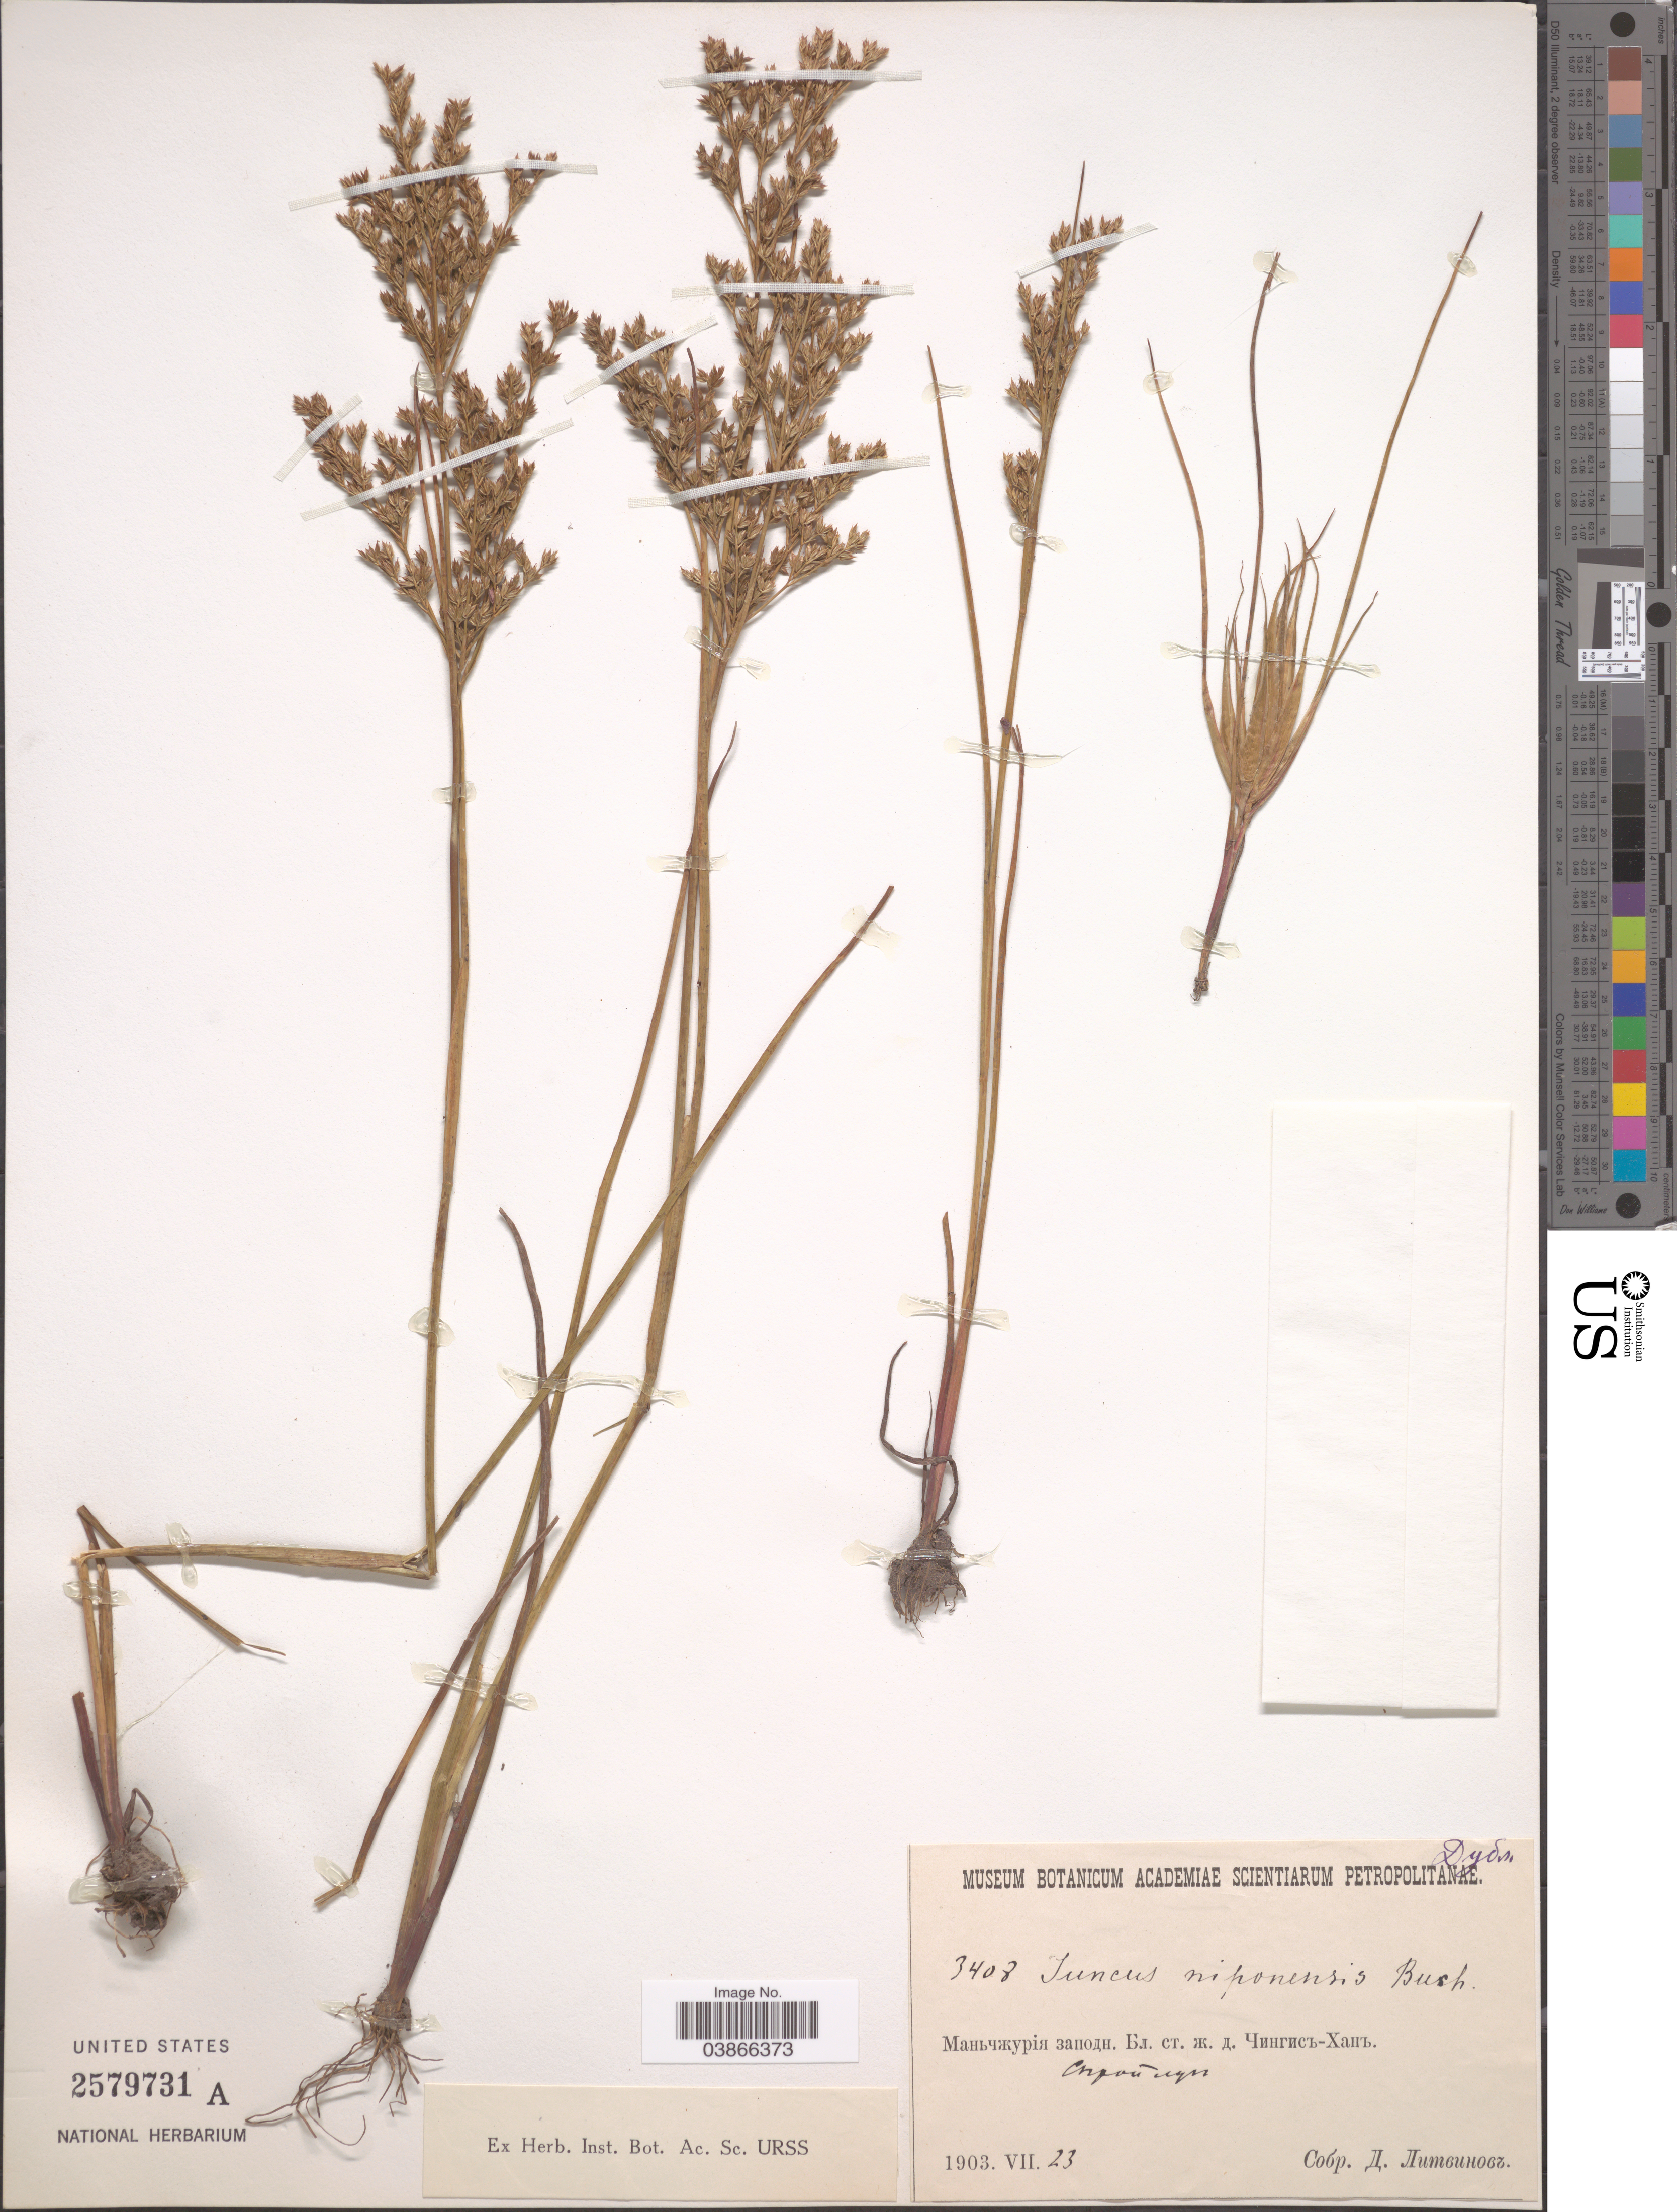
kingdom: Plantae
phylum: Tracheophyta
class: Liliopsida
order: Poales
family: Juncaceae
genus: Juncus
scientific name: Juncus niponensis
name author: Buchenau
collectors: D. Litvinov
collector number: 3408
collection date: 1903-07-23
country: China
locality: Railroad station Genghis Khan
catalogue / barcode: US 2579731A